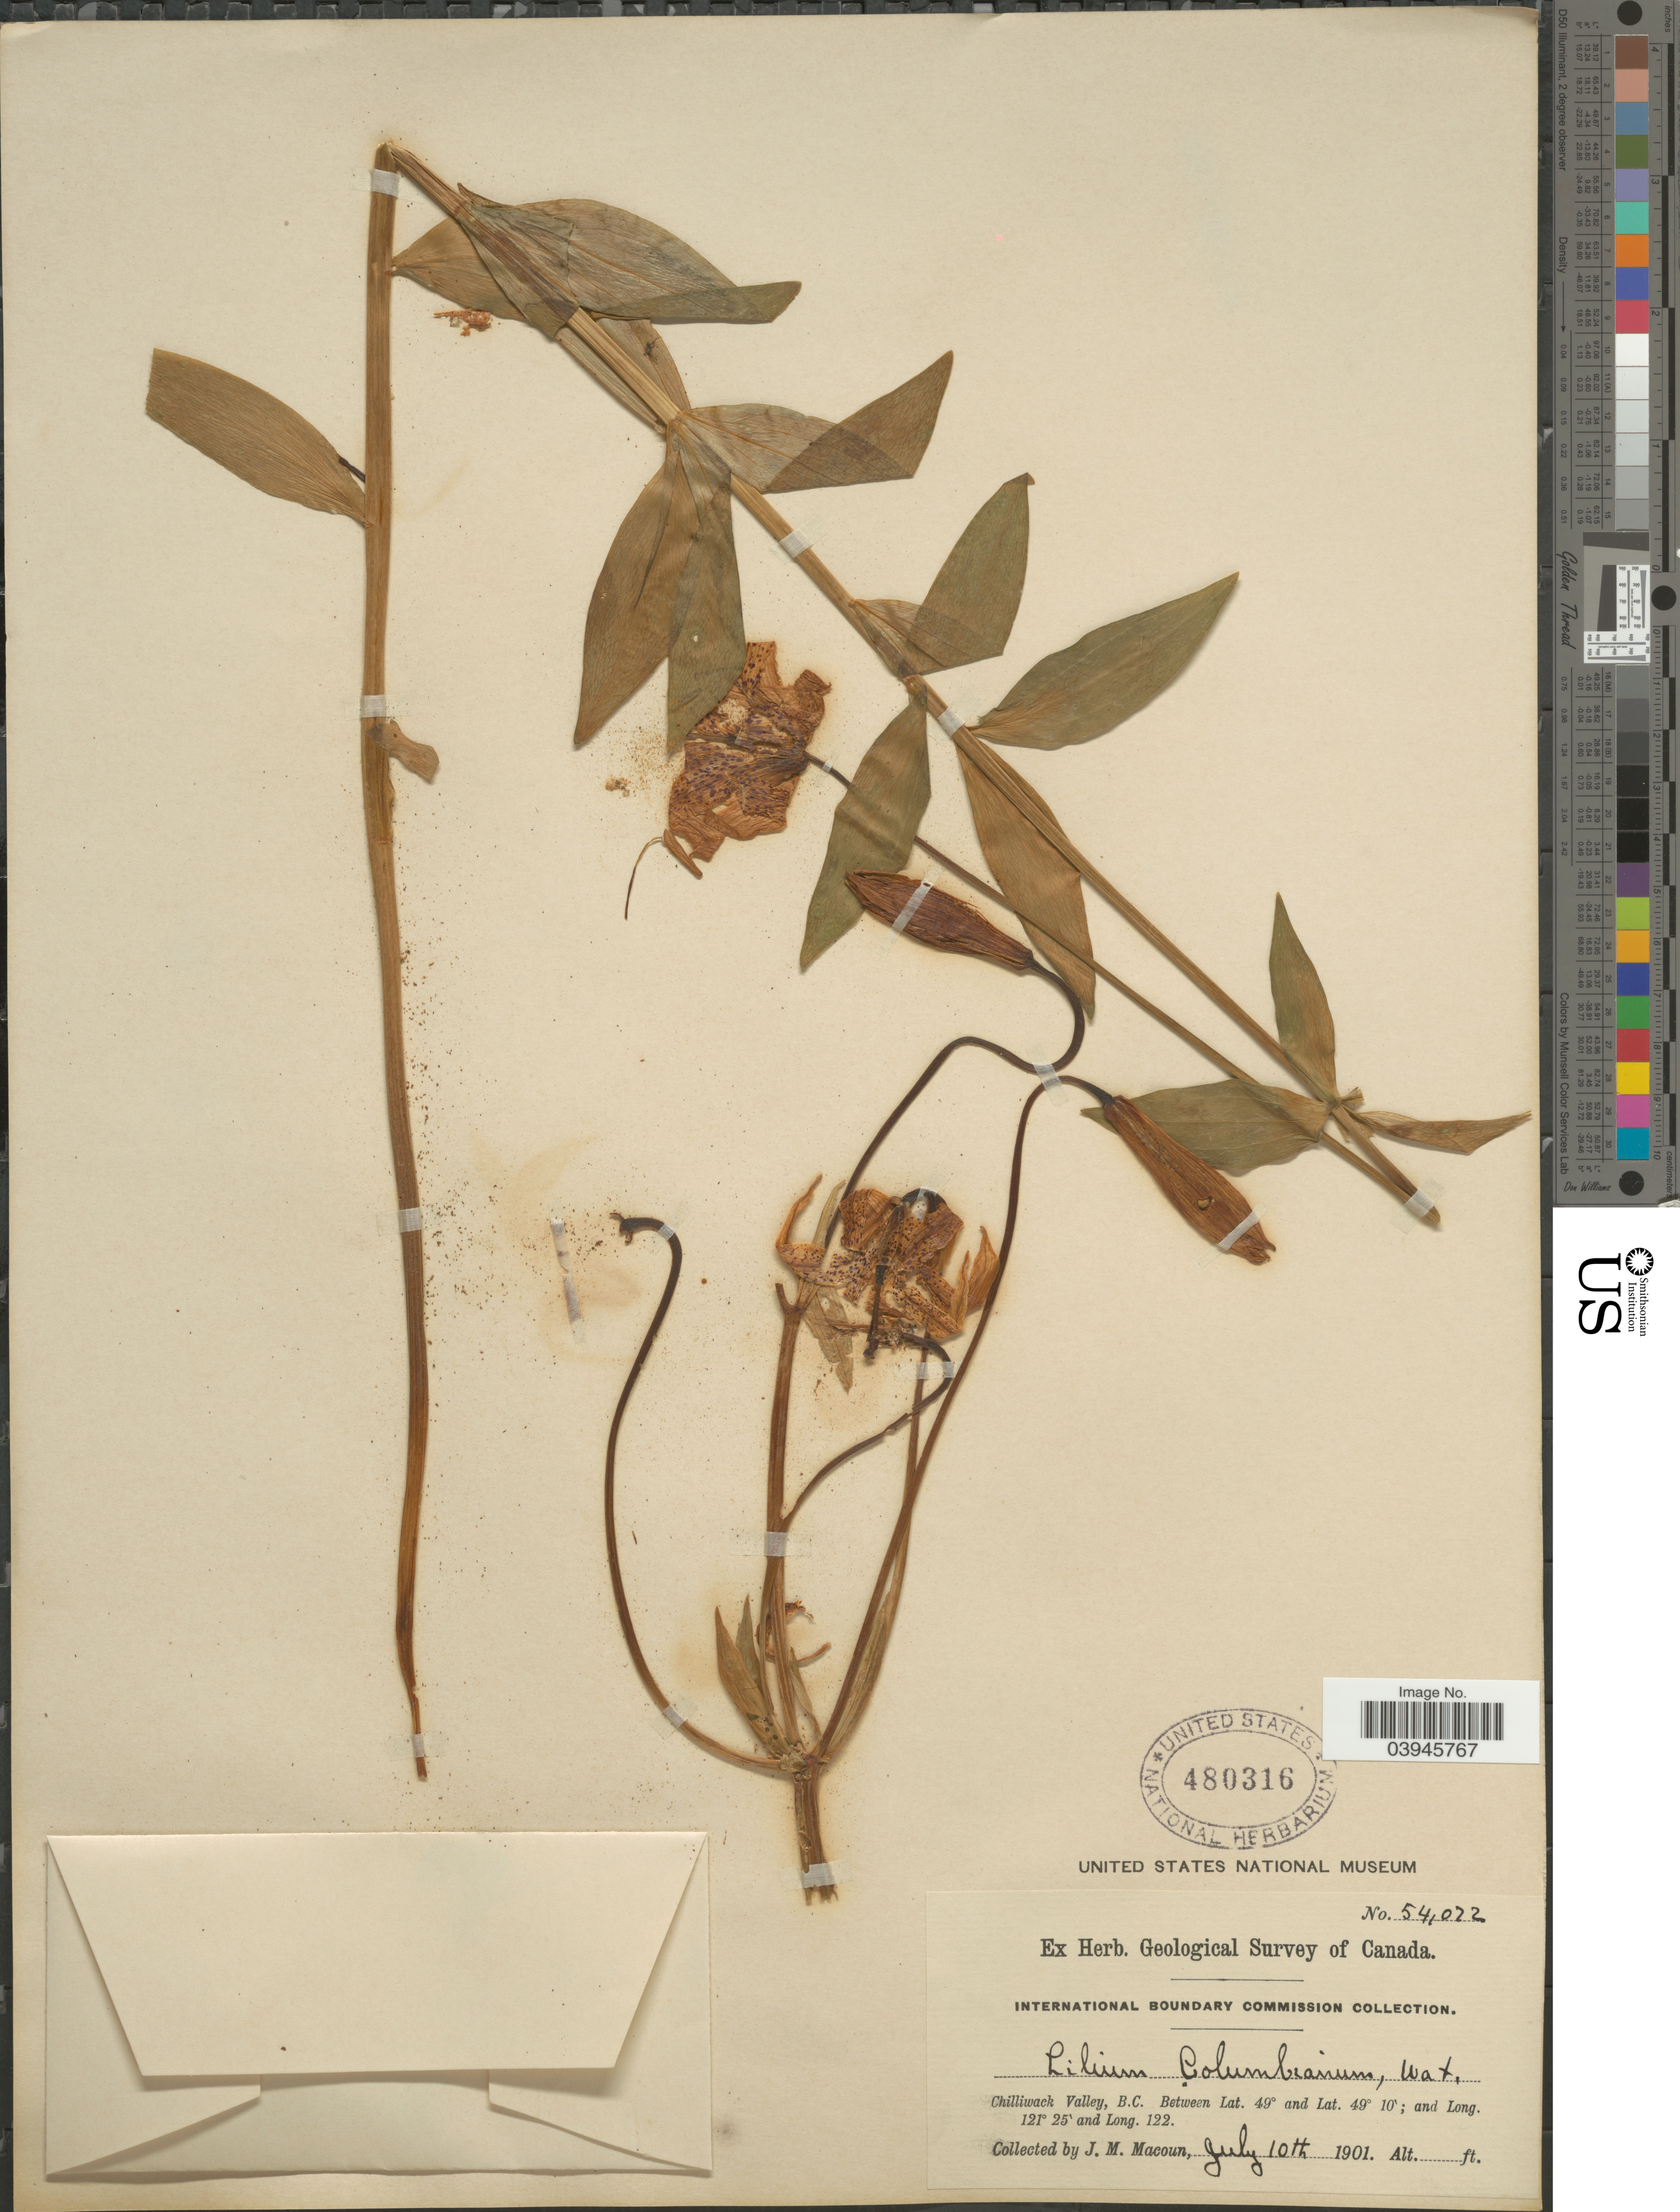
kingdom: Plantae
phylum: Tracheophyta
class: Liliopsida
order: Liliales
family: Liliaceae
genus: Lilium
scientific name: Lilium columbianum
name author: Leichtlin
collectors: J. M. Macoun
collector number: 54022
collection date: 1901-07-10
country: Canada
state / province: British Columbia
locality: Chilliwack Valley, B.C.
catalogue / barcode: US 480316